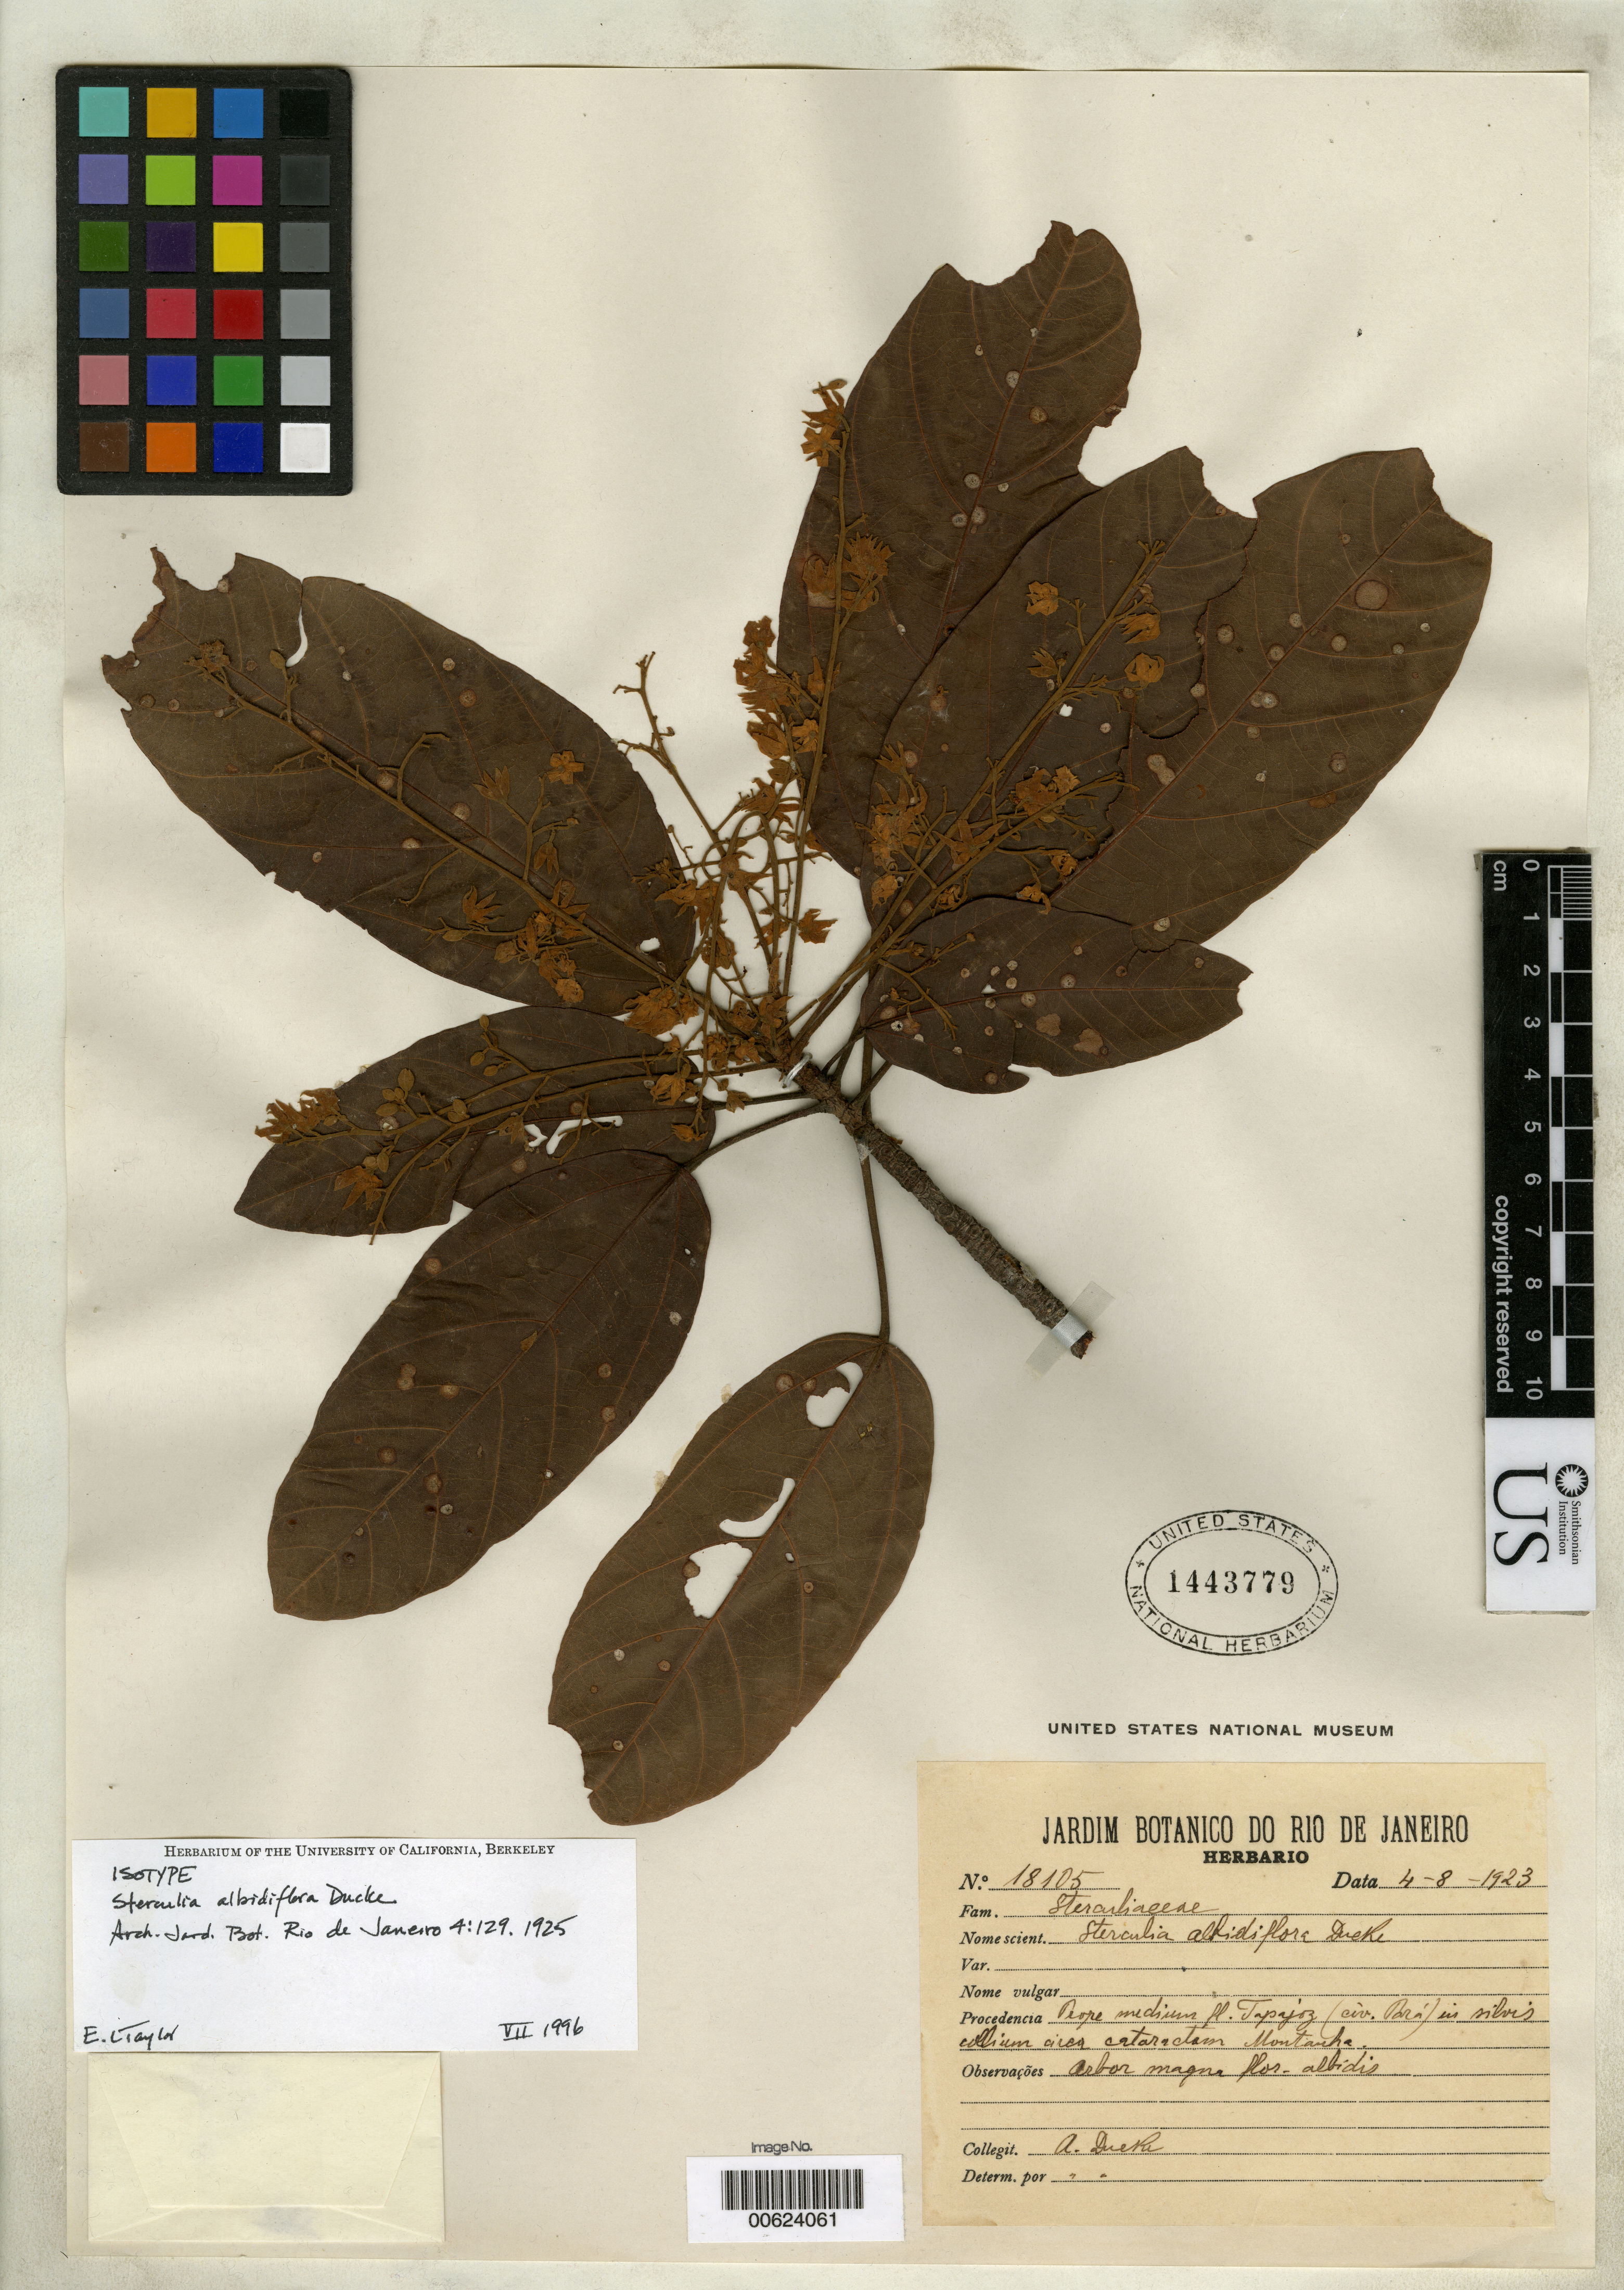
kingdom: Plantae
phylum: Tracheophyta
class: Magnoliopsida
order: Malvales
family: Malvaceae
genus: Sterculia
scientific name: Sterculia albidiflora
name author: Ducke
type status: Isotype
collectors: A. Ducke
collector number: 18105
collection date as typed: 1923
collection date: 1923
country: Brazil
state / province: Pará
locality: Rio Tapajoz.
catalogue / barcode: US 1443779